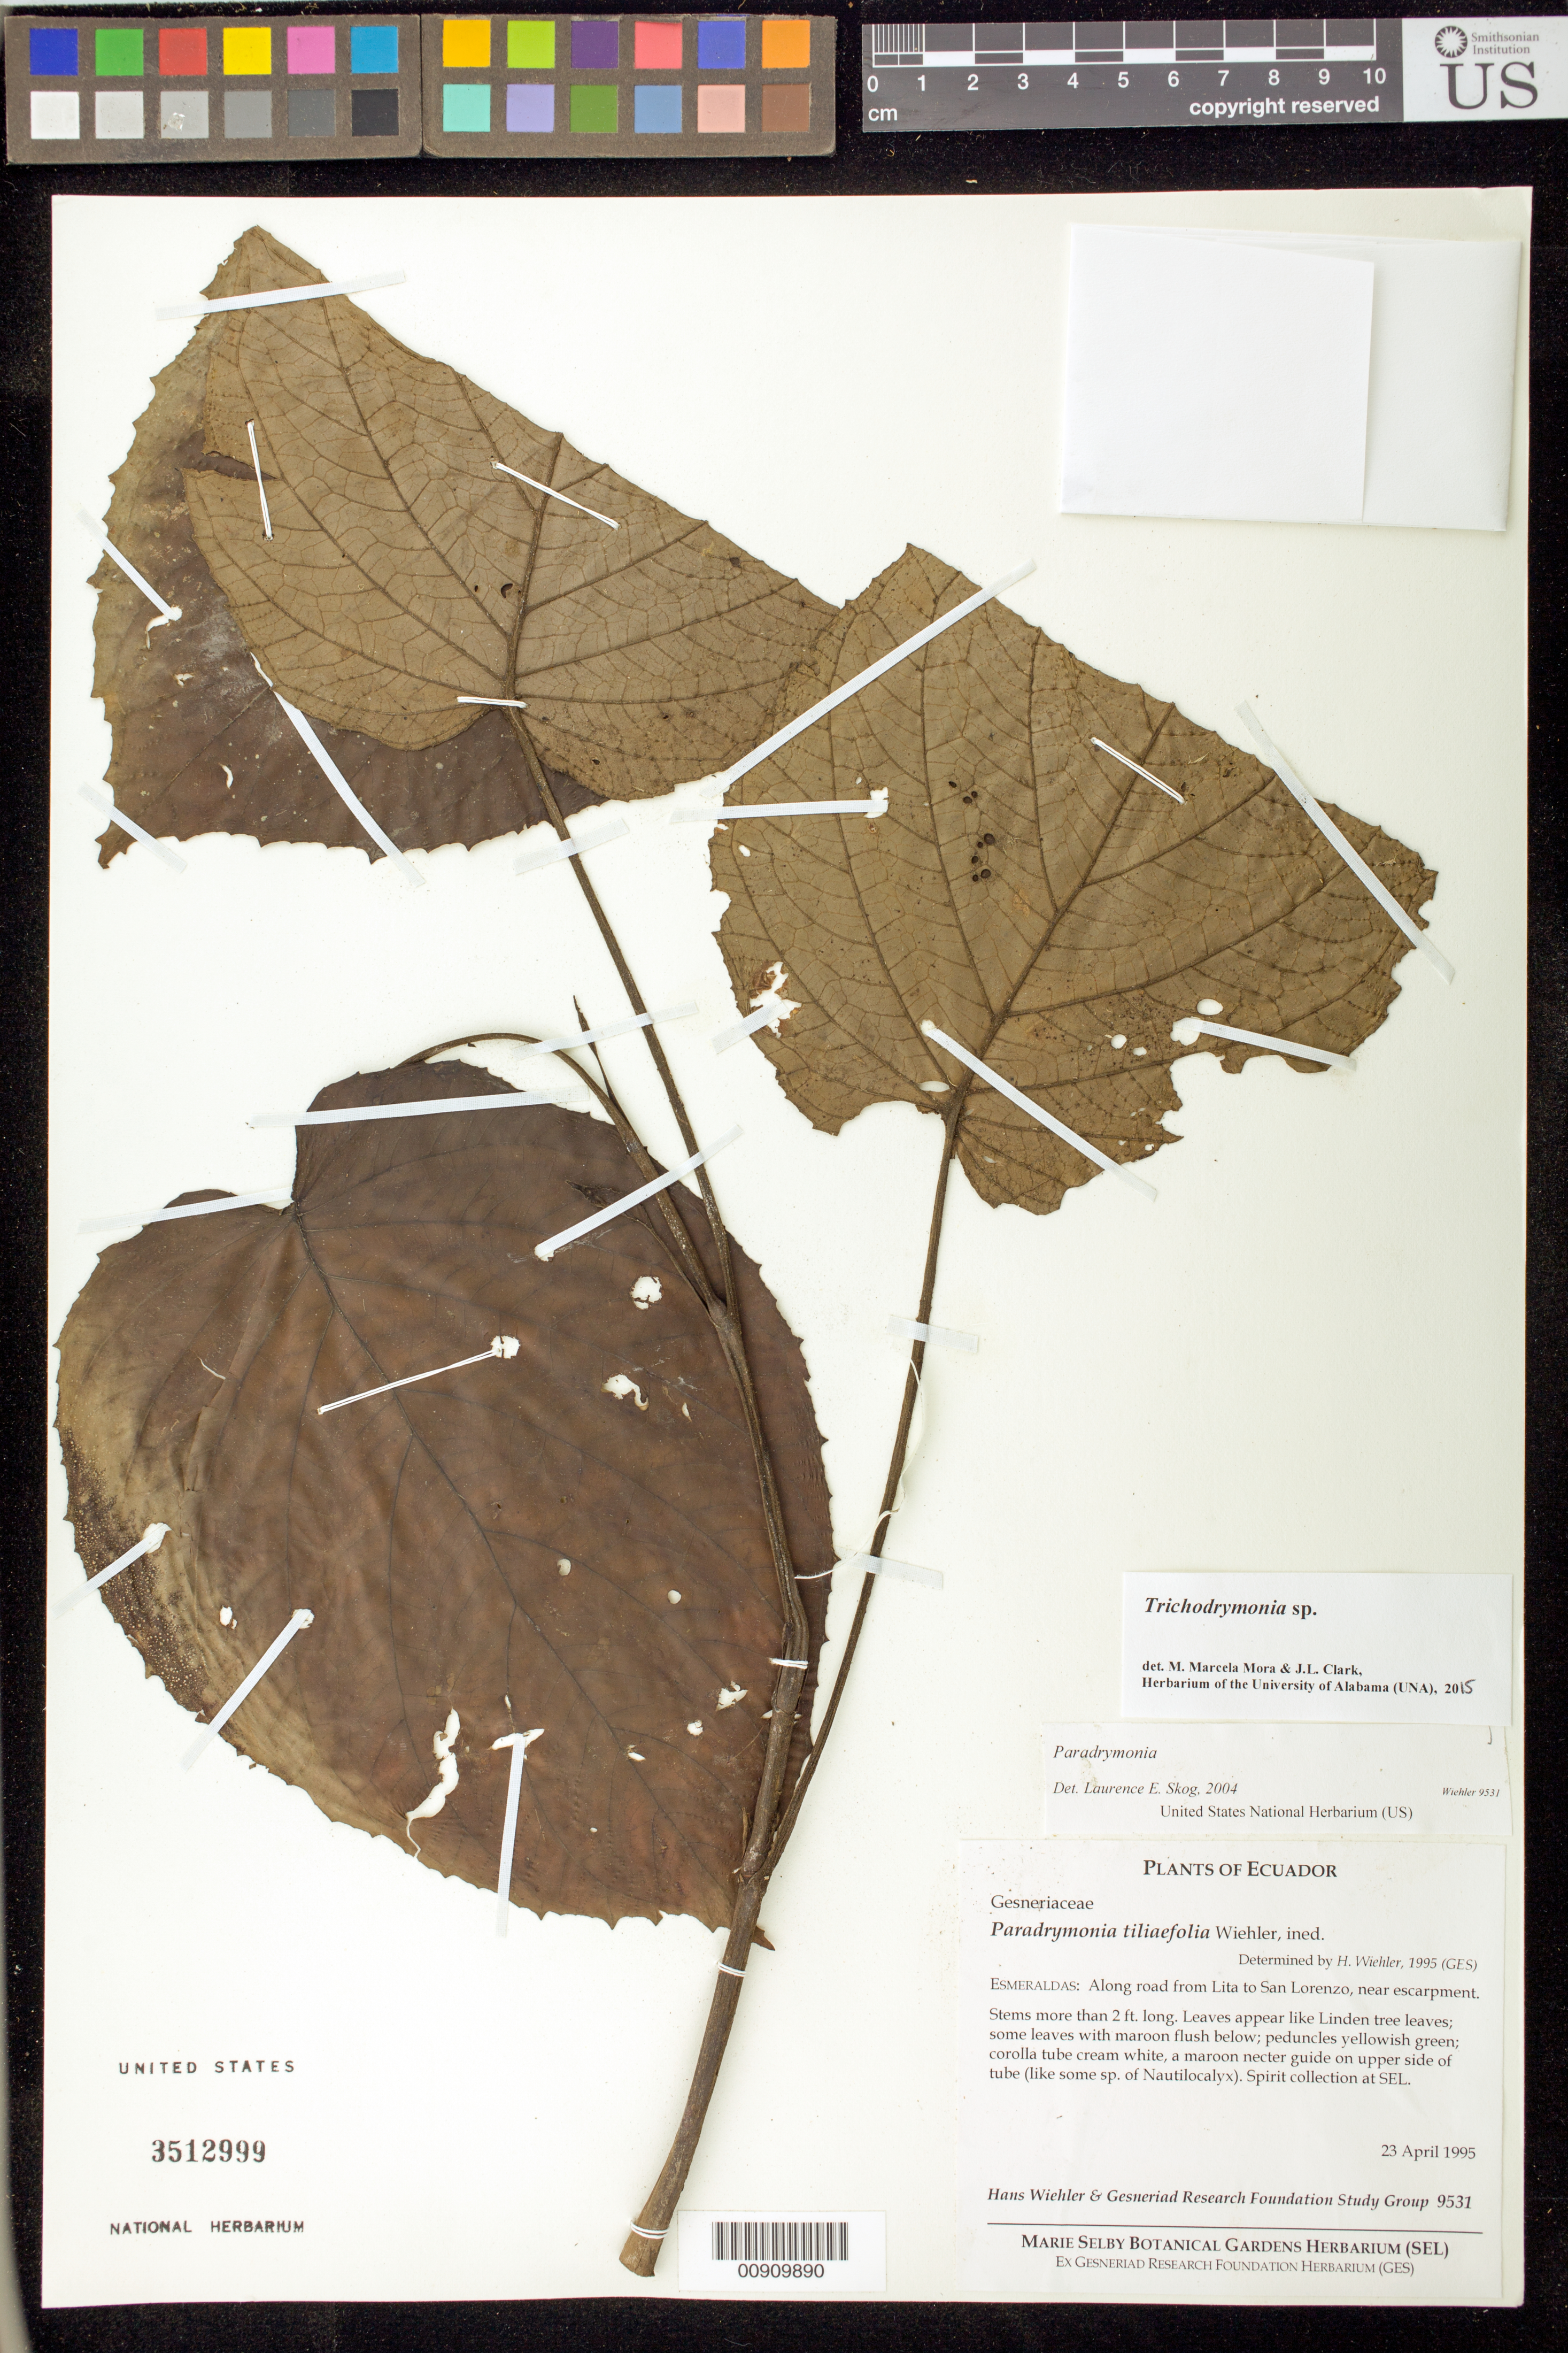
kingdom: Plantae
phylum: Tracheophyta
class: Magnoliopsida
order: Lamiales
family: Gesneriaceae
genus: Trichodrymonia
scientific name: Trichodrymonia sp.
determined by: Mora, M. M.; Clark, J. L.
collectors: H. J. Wiehler & GRF Study Group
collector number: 9531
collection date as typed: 23 Apr 1995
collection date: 1995-04-23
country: Ecuador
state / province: Esmeraldas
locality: Esmeraldas: along road from Lita to San Lorenzo, near escarpment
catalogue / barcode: US 3512999